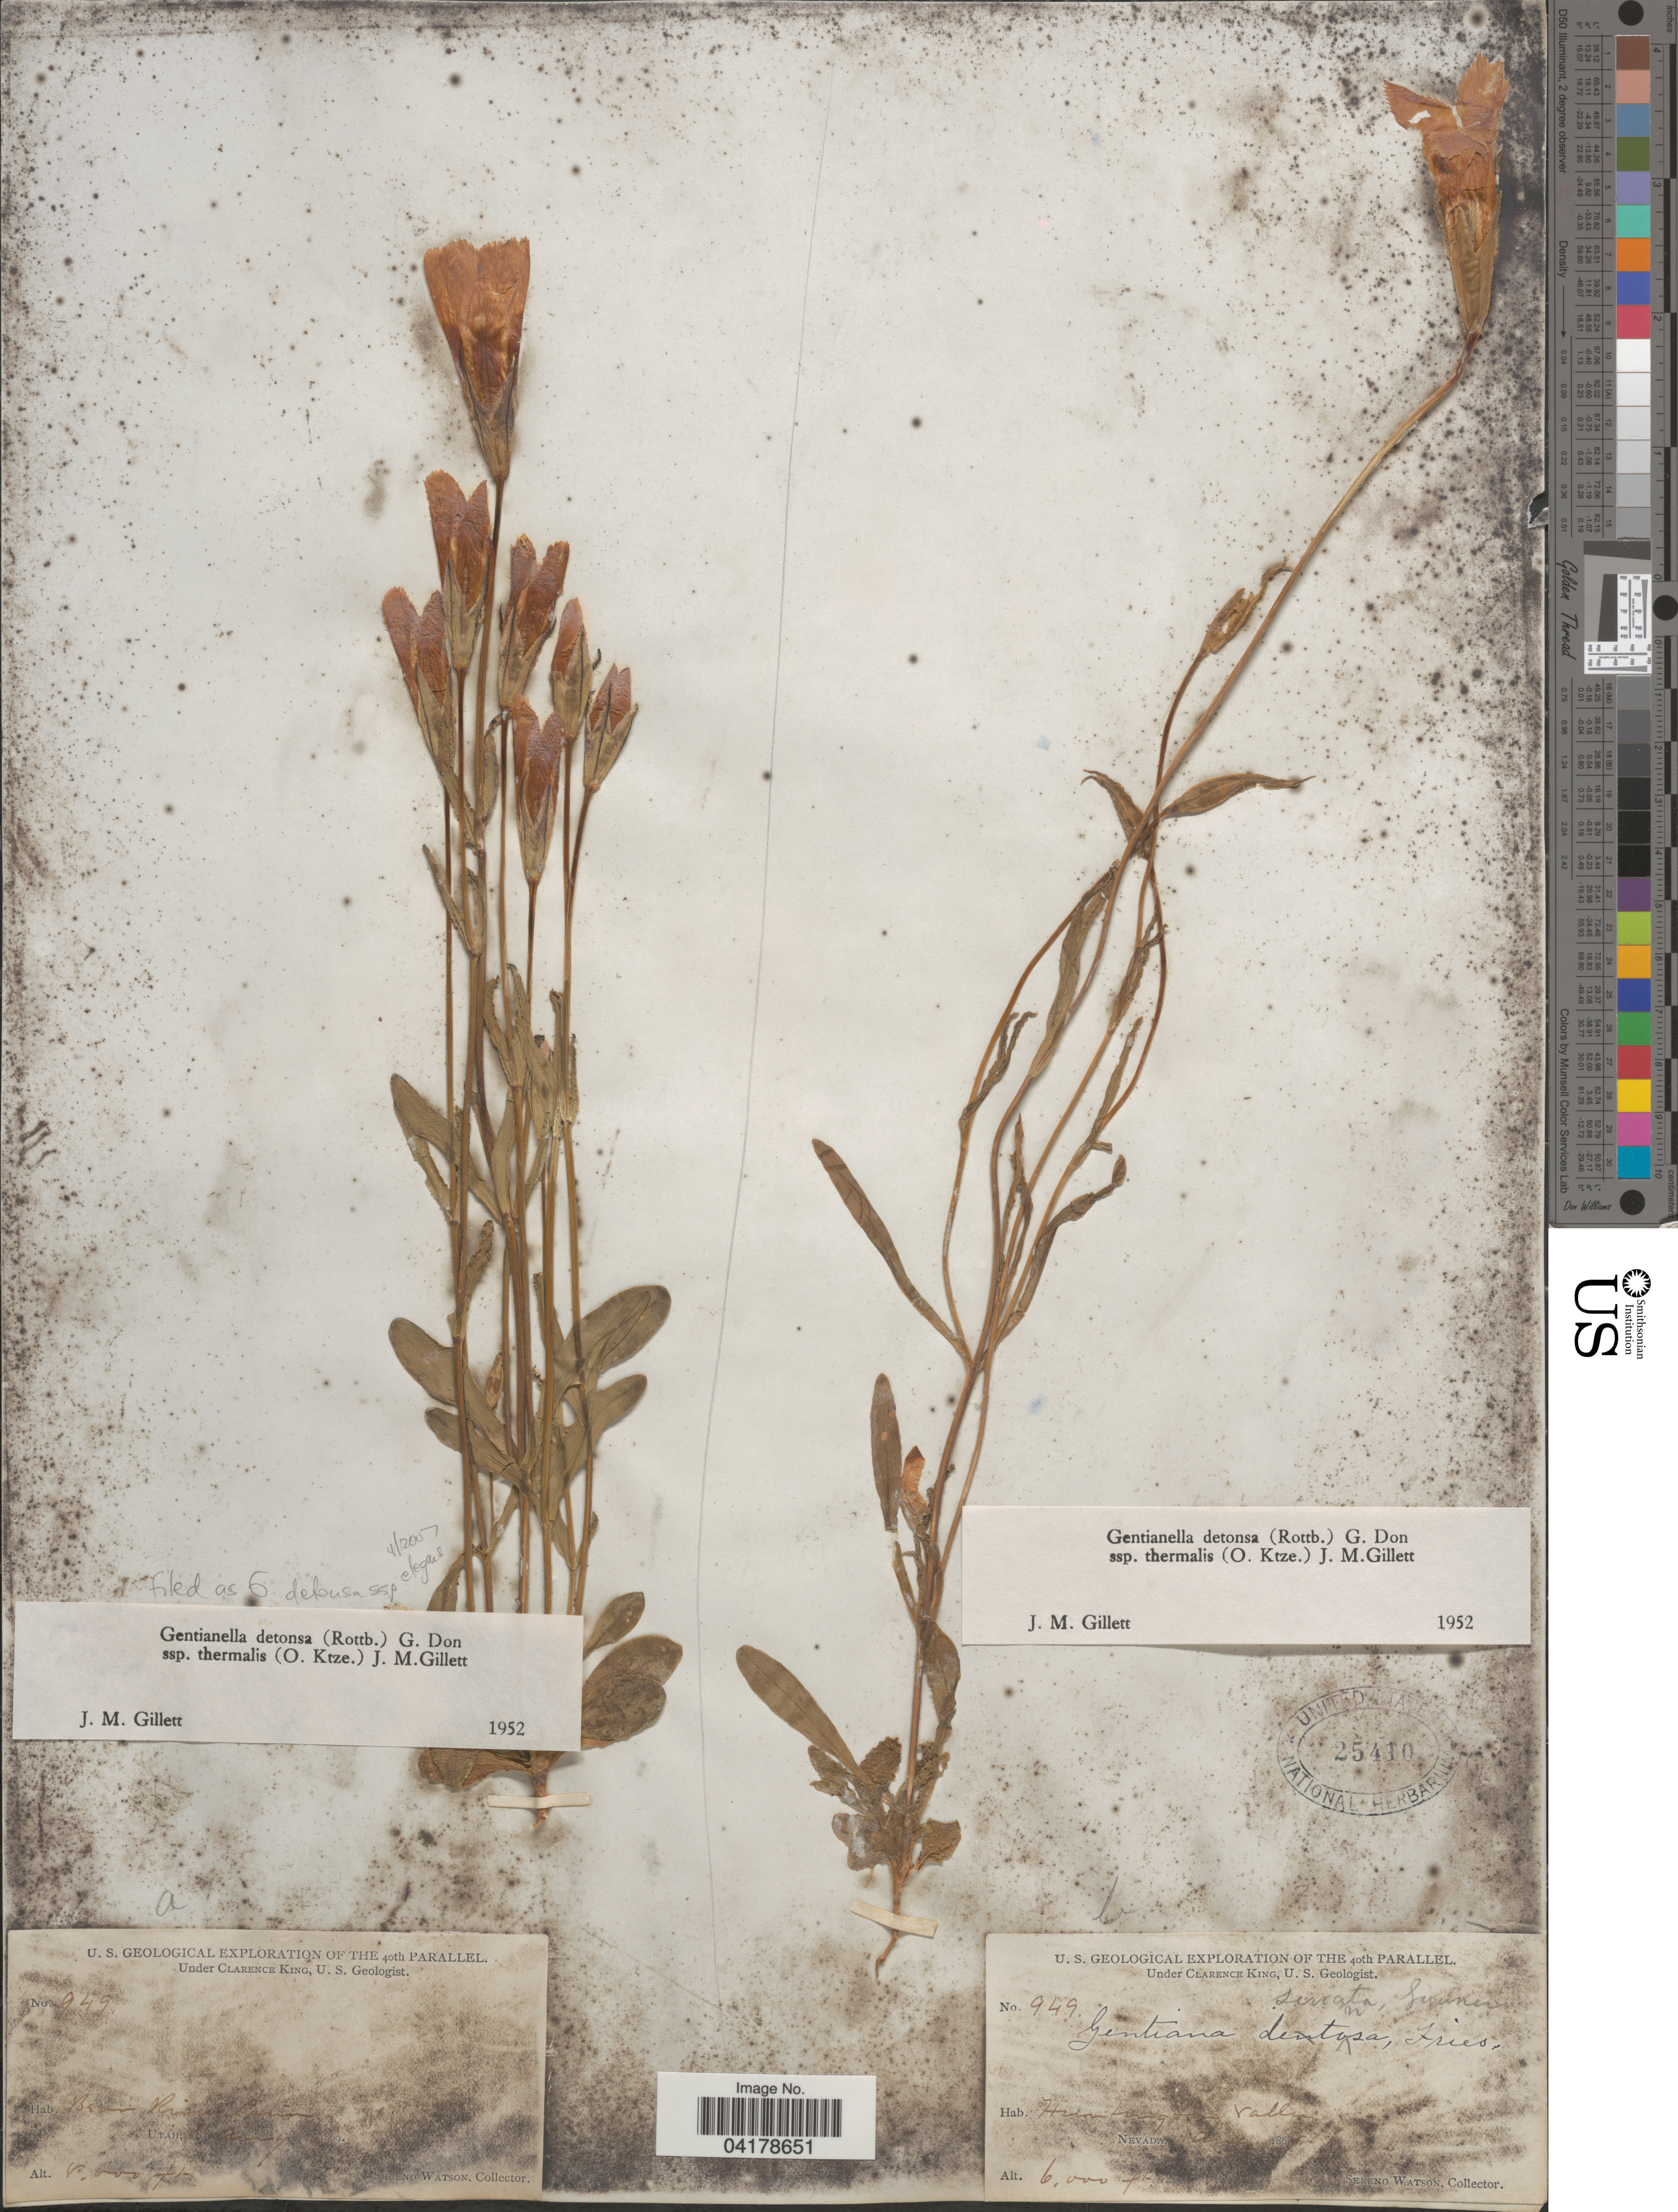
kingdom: Plantae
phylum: Tracheophyta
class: Magnoliopsida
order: Gentianales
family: Gentianaceae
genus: Gentianella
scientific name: Gentianella detonsa subsp. thermalis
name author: (Kuntze) J.M. Gillett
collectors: S. Watson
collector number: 949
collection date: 1869-08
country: United States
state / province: Nevada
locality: U. S. Geological Exploration of the 40th Parallel. Huntington Valley.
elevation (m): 1829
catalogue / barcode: US 25410-2